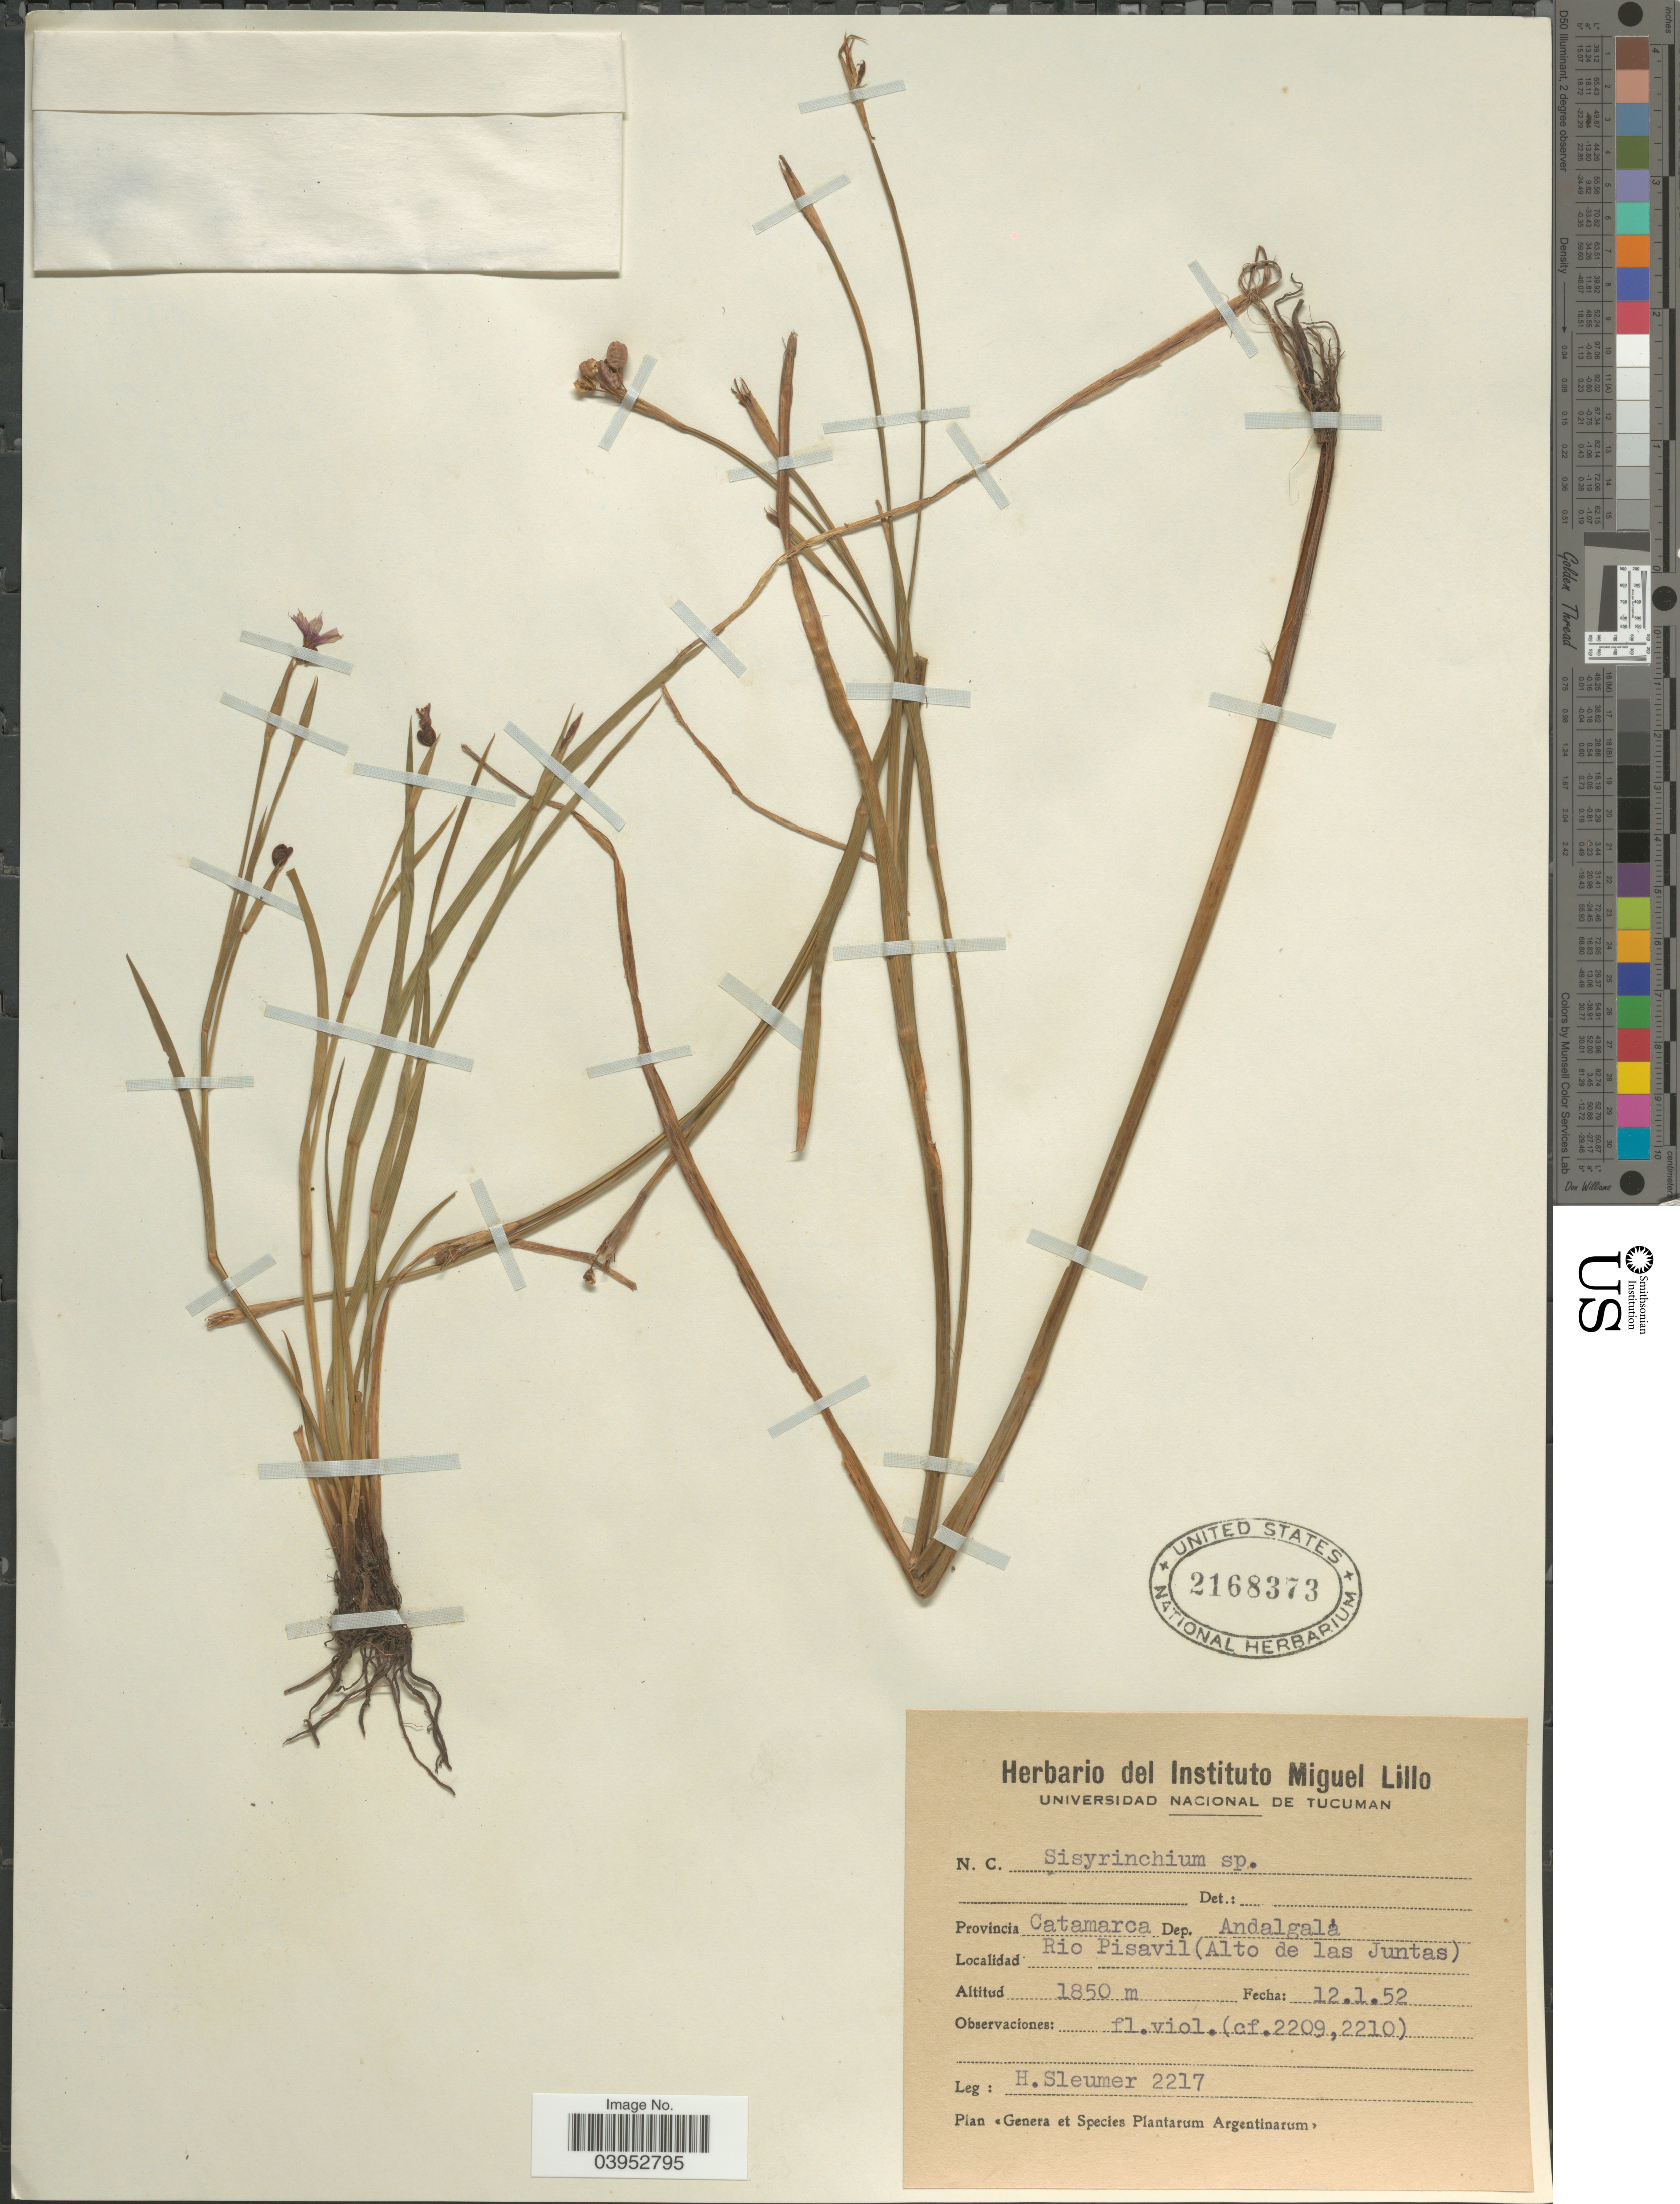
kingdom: Plantae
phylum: Tracheophyta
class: Liliopsida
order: Asparagales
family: Iridaceae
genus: Sisyrinchium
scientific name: Sisyrinchium sp.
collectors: H. O. Sleumer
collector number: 2217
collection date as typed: Transcribed d/m/y: 12/1/52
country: Argentina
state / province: Catamarca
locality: Dep. Andalgalá. Rio Pisavil (Alto de las Juntas).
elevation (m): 1850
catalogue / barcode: US 2168373